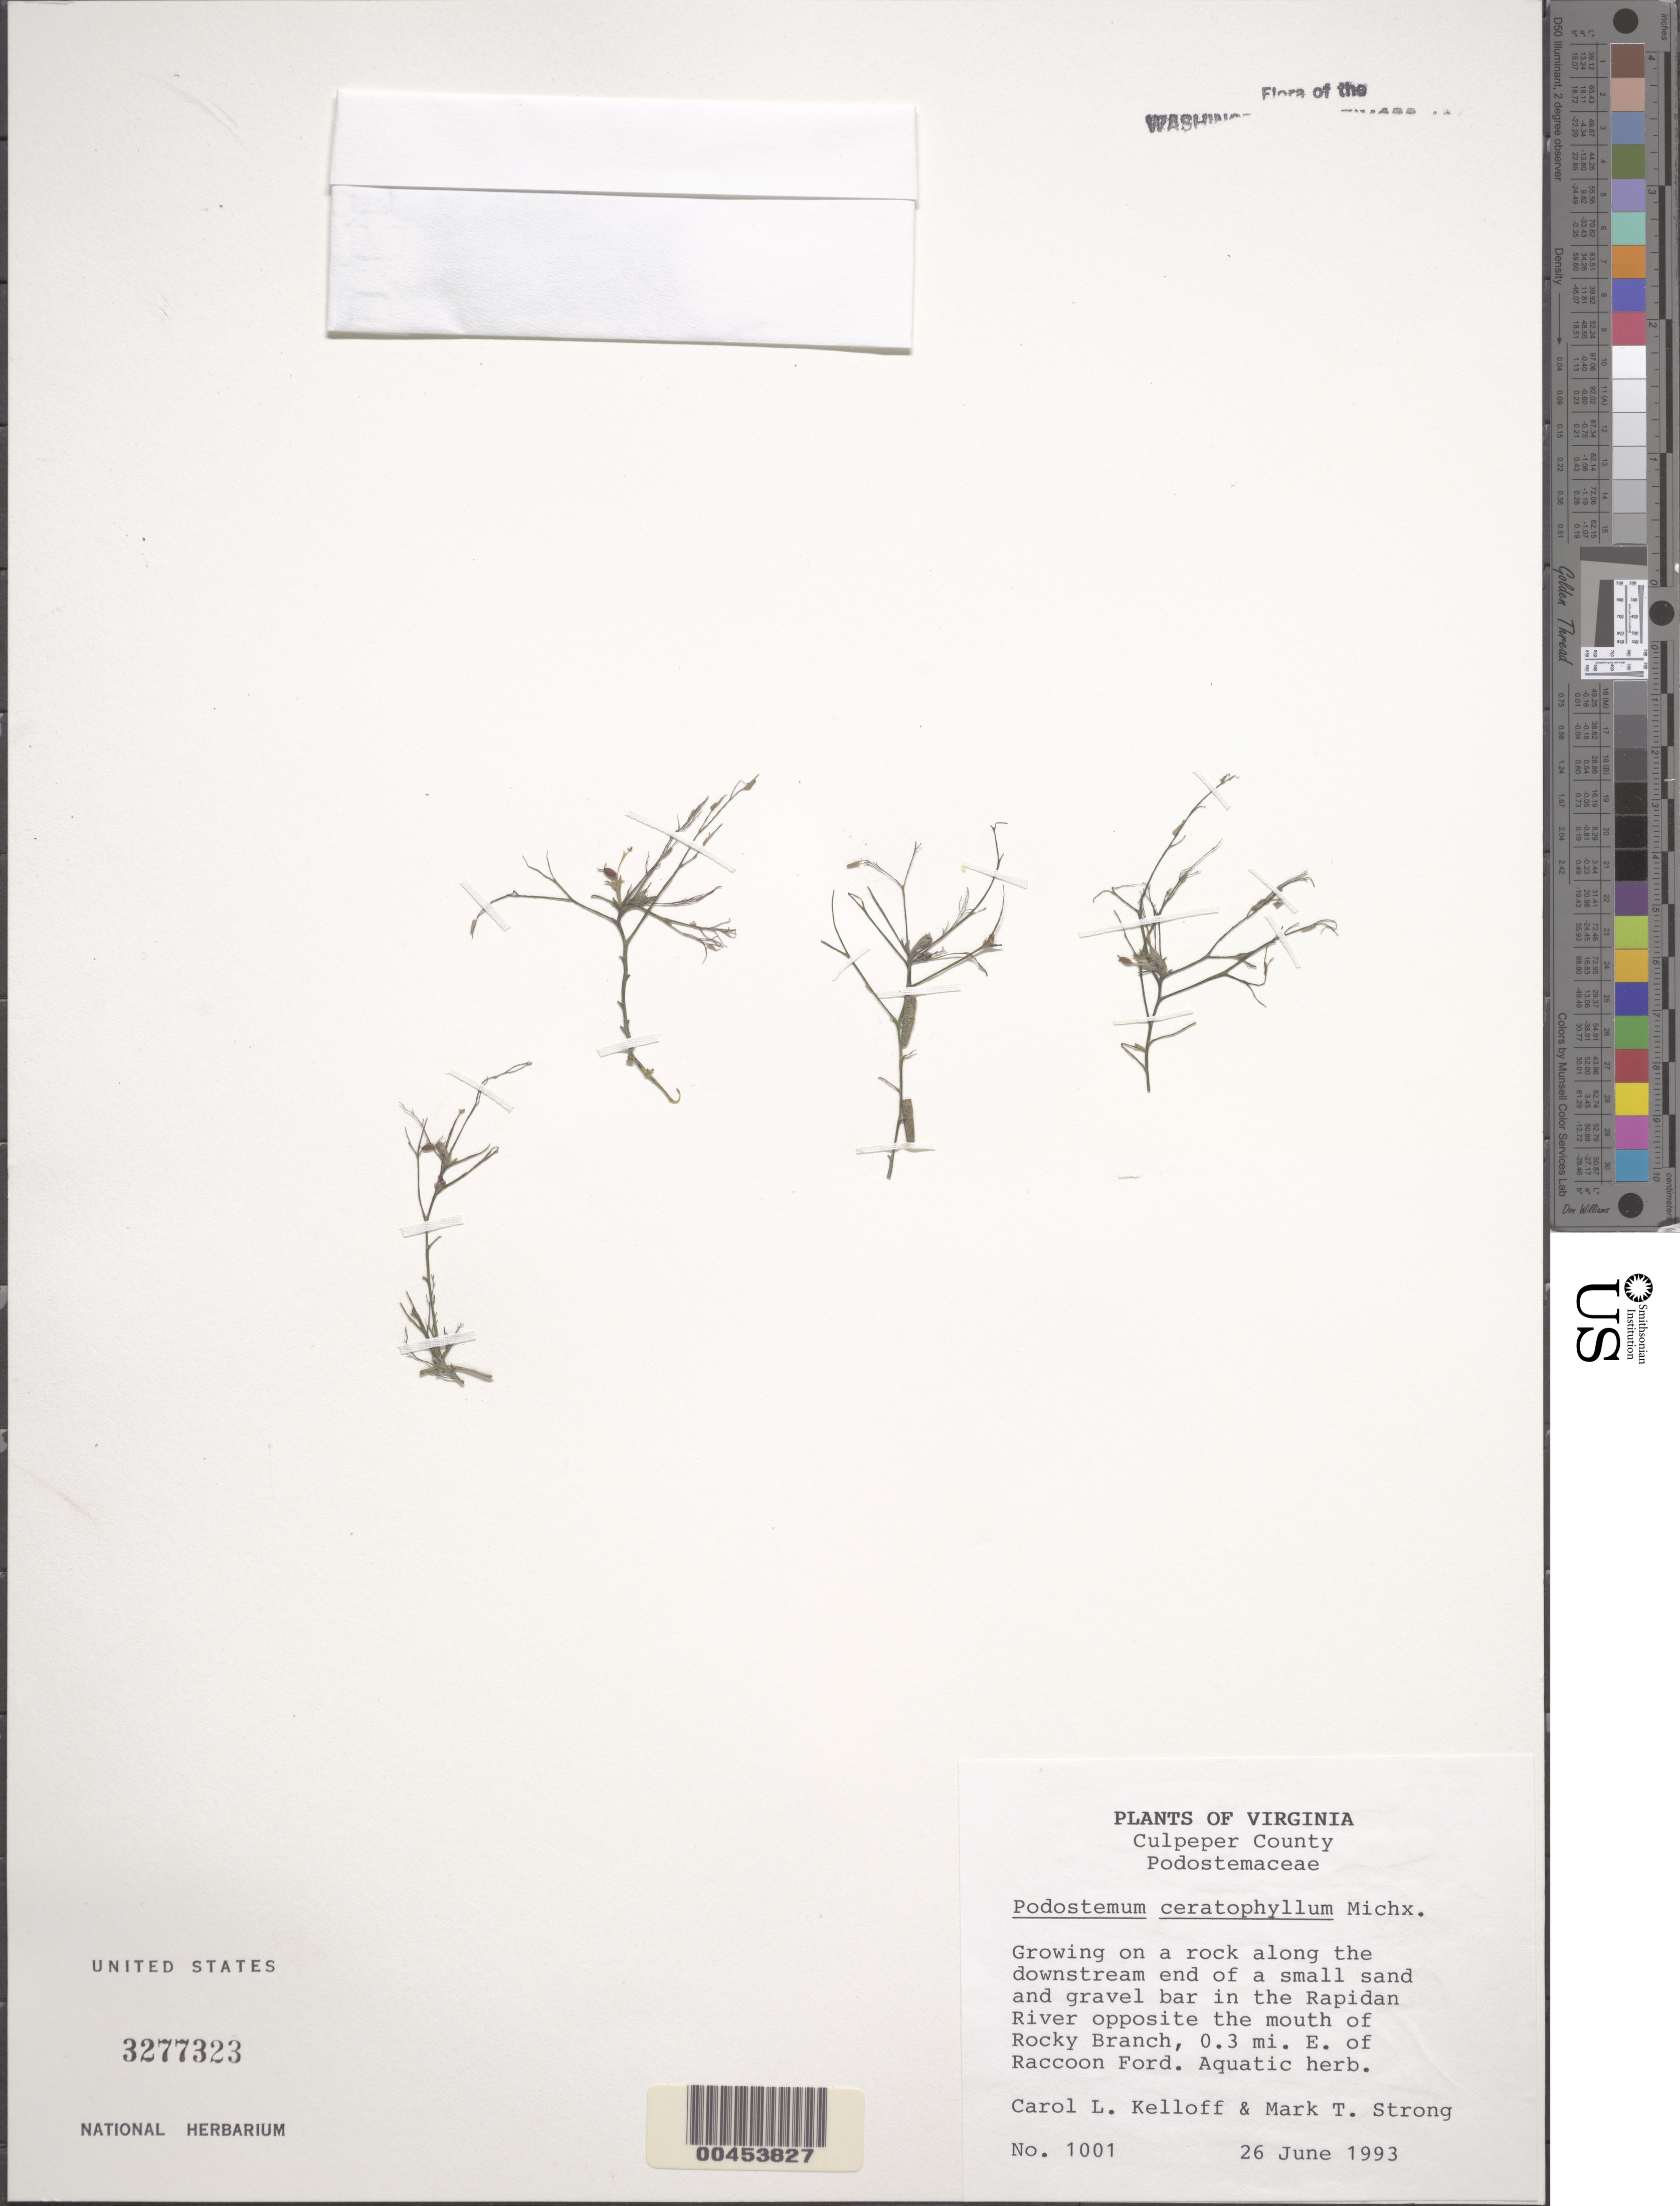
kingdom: Plantae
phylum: Tracheophyta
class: Magnoliopsida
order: Malpighiales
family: Podostemaceae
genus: Podostemum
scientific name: Podostemum ceratophylllum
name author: Michx.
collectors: C. L. Kelloff & M. T. Strong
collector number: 1001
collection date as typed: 26 Jun 1993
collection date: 1993-06-26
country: United States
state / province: Virginia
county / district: Culpeper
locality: Rapidan River opposite Rocky Branch, E of Racoon Ford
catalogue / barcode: US 3277323